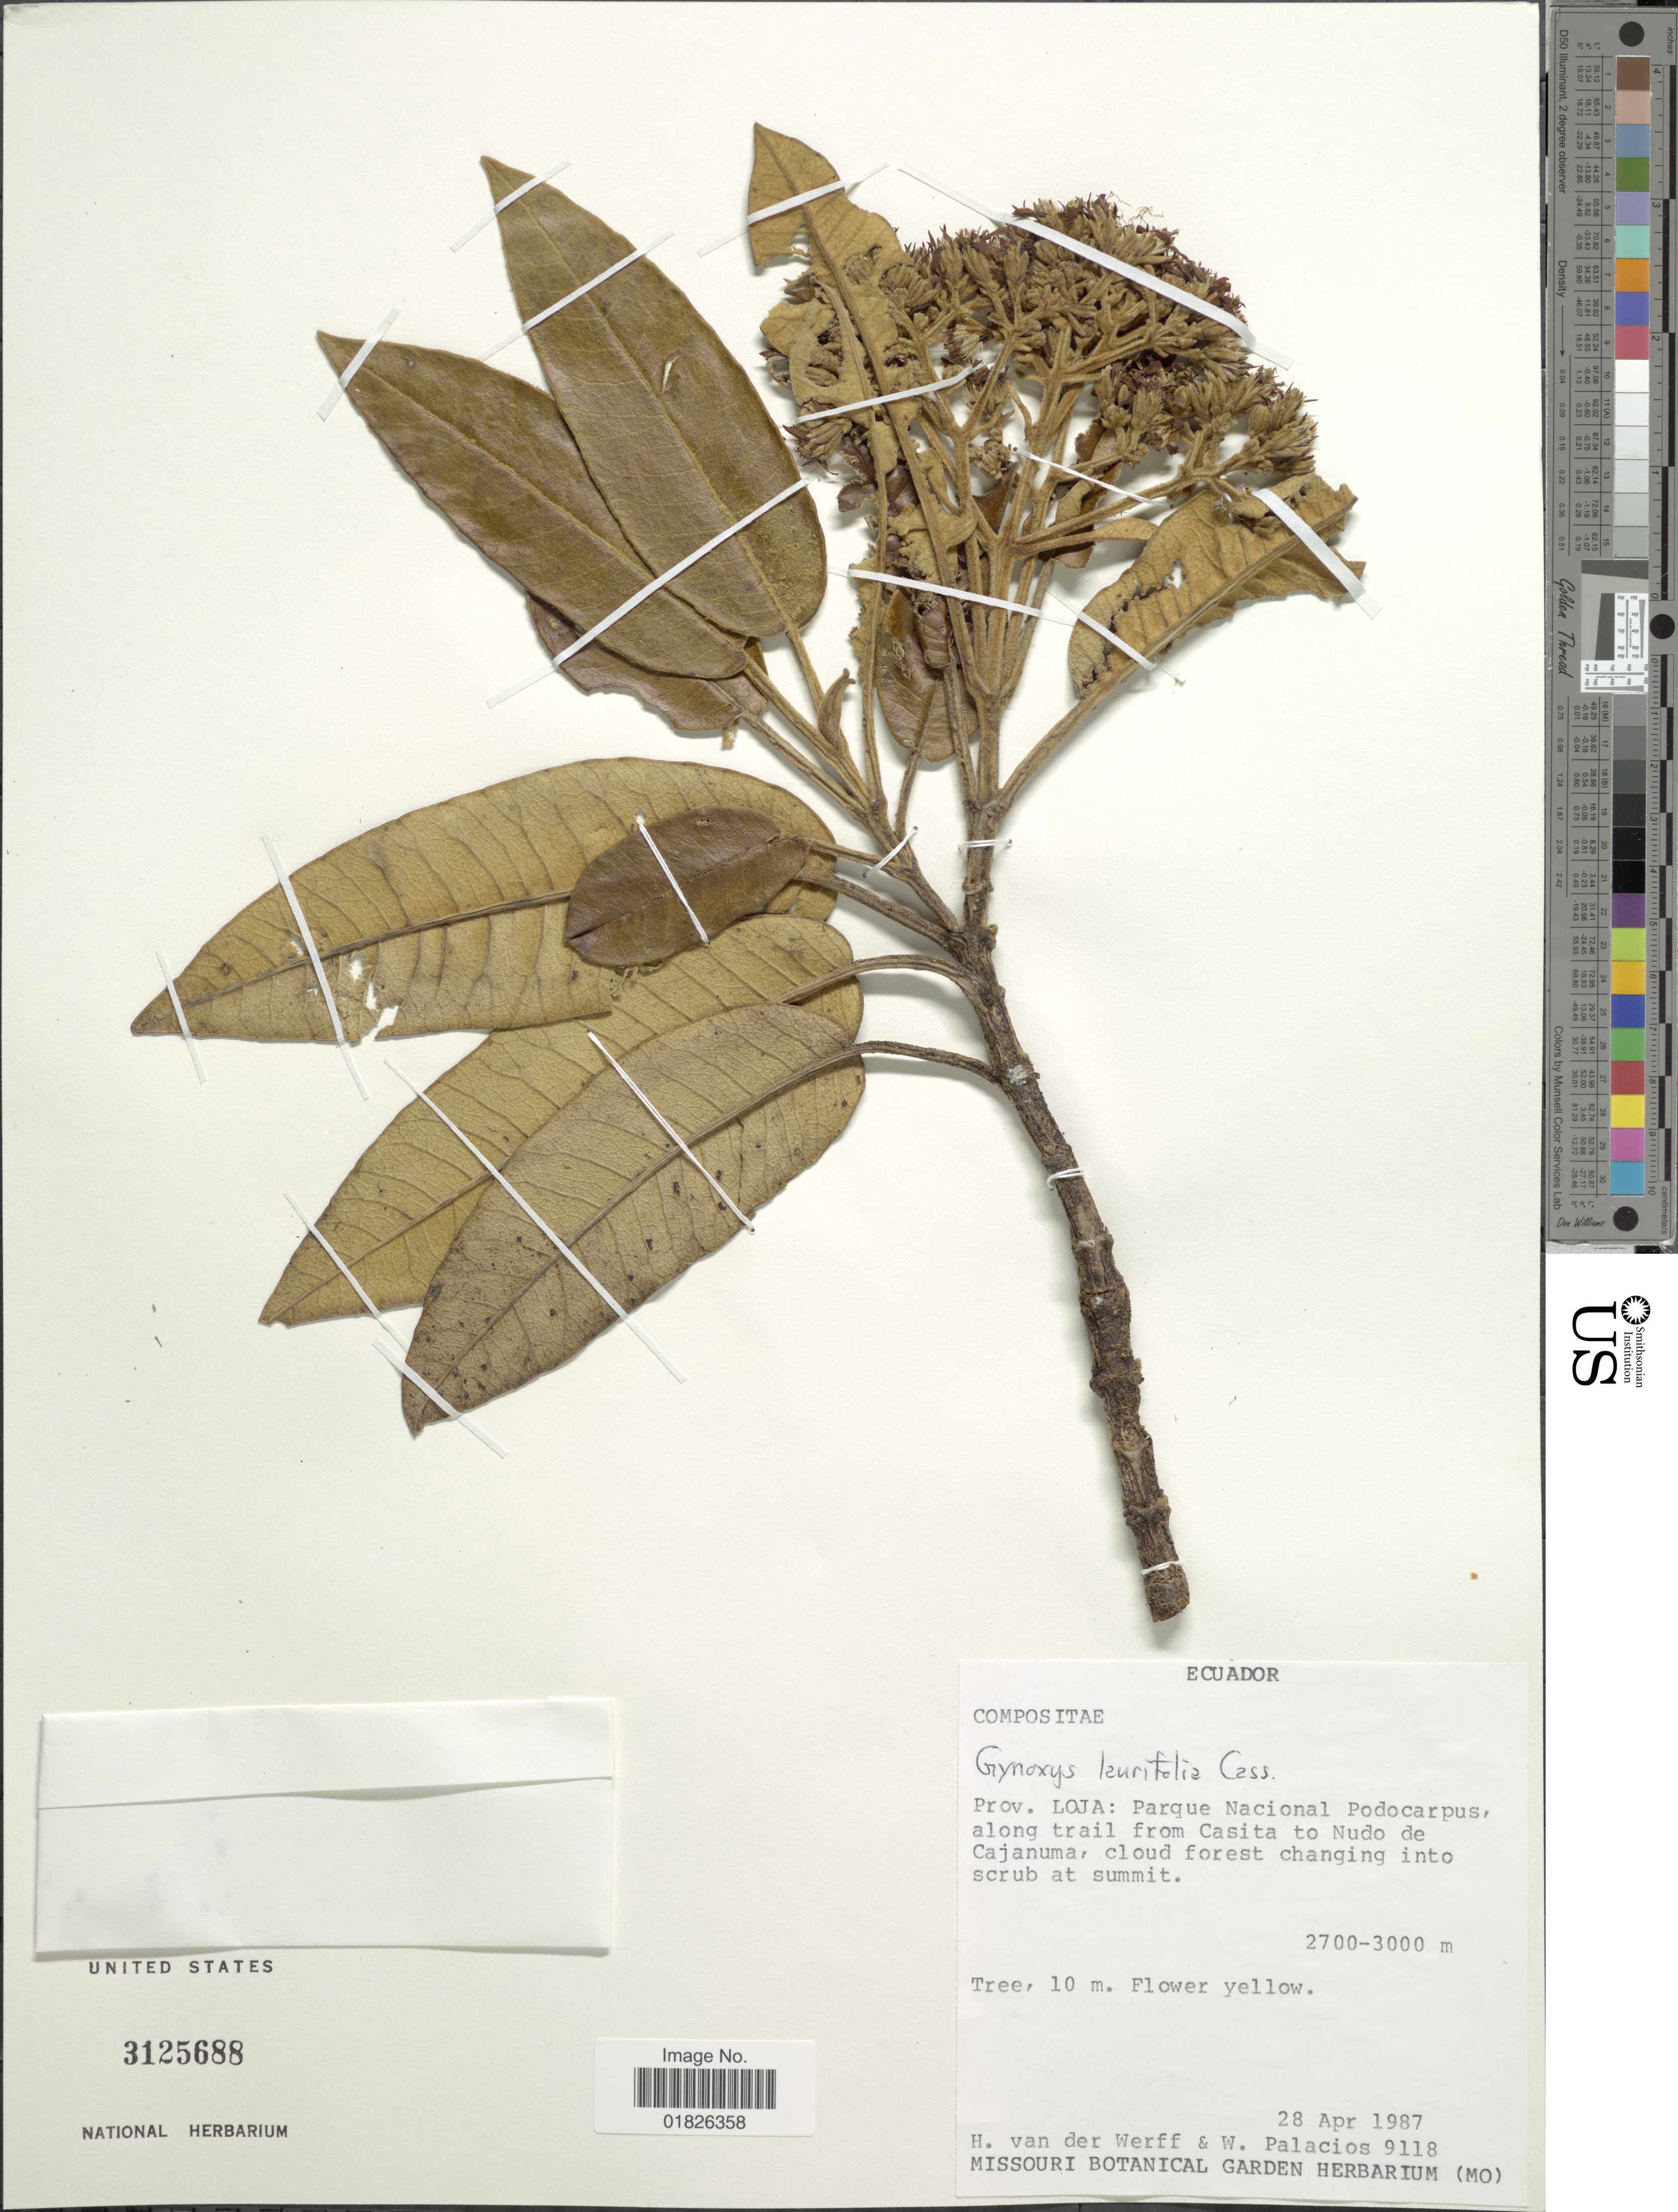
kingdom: Plantae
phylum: Tracheophyta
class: Magnoliopsida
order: Asterales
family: Asteraceae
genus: Gynoxys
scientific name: Gynoxys laurifolia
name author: (Kunth) Cass.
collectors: H. van der Werff & W. Palacios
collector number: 9118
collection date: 1987-04-28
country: Ecuador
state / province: Loja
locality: Parque Nacional Podocarpus, along trail from Santa Casita to Nudo de Cajanuma.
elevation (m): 2700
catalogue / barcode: US 3125688